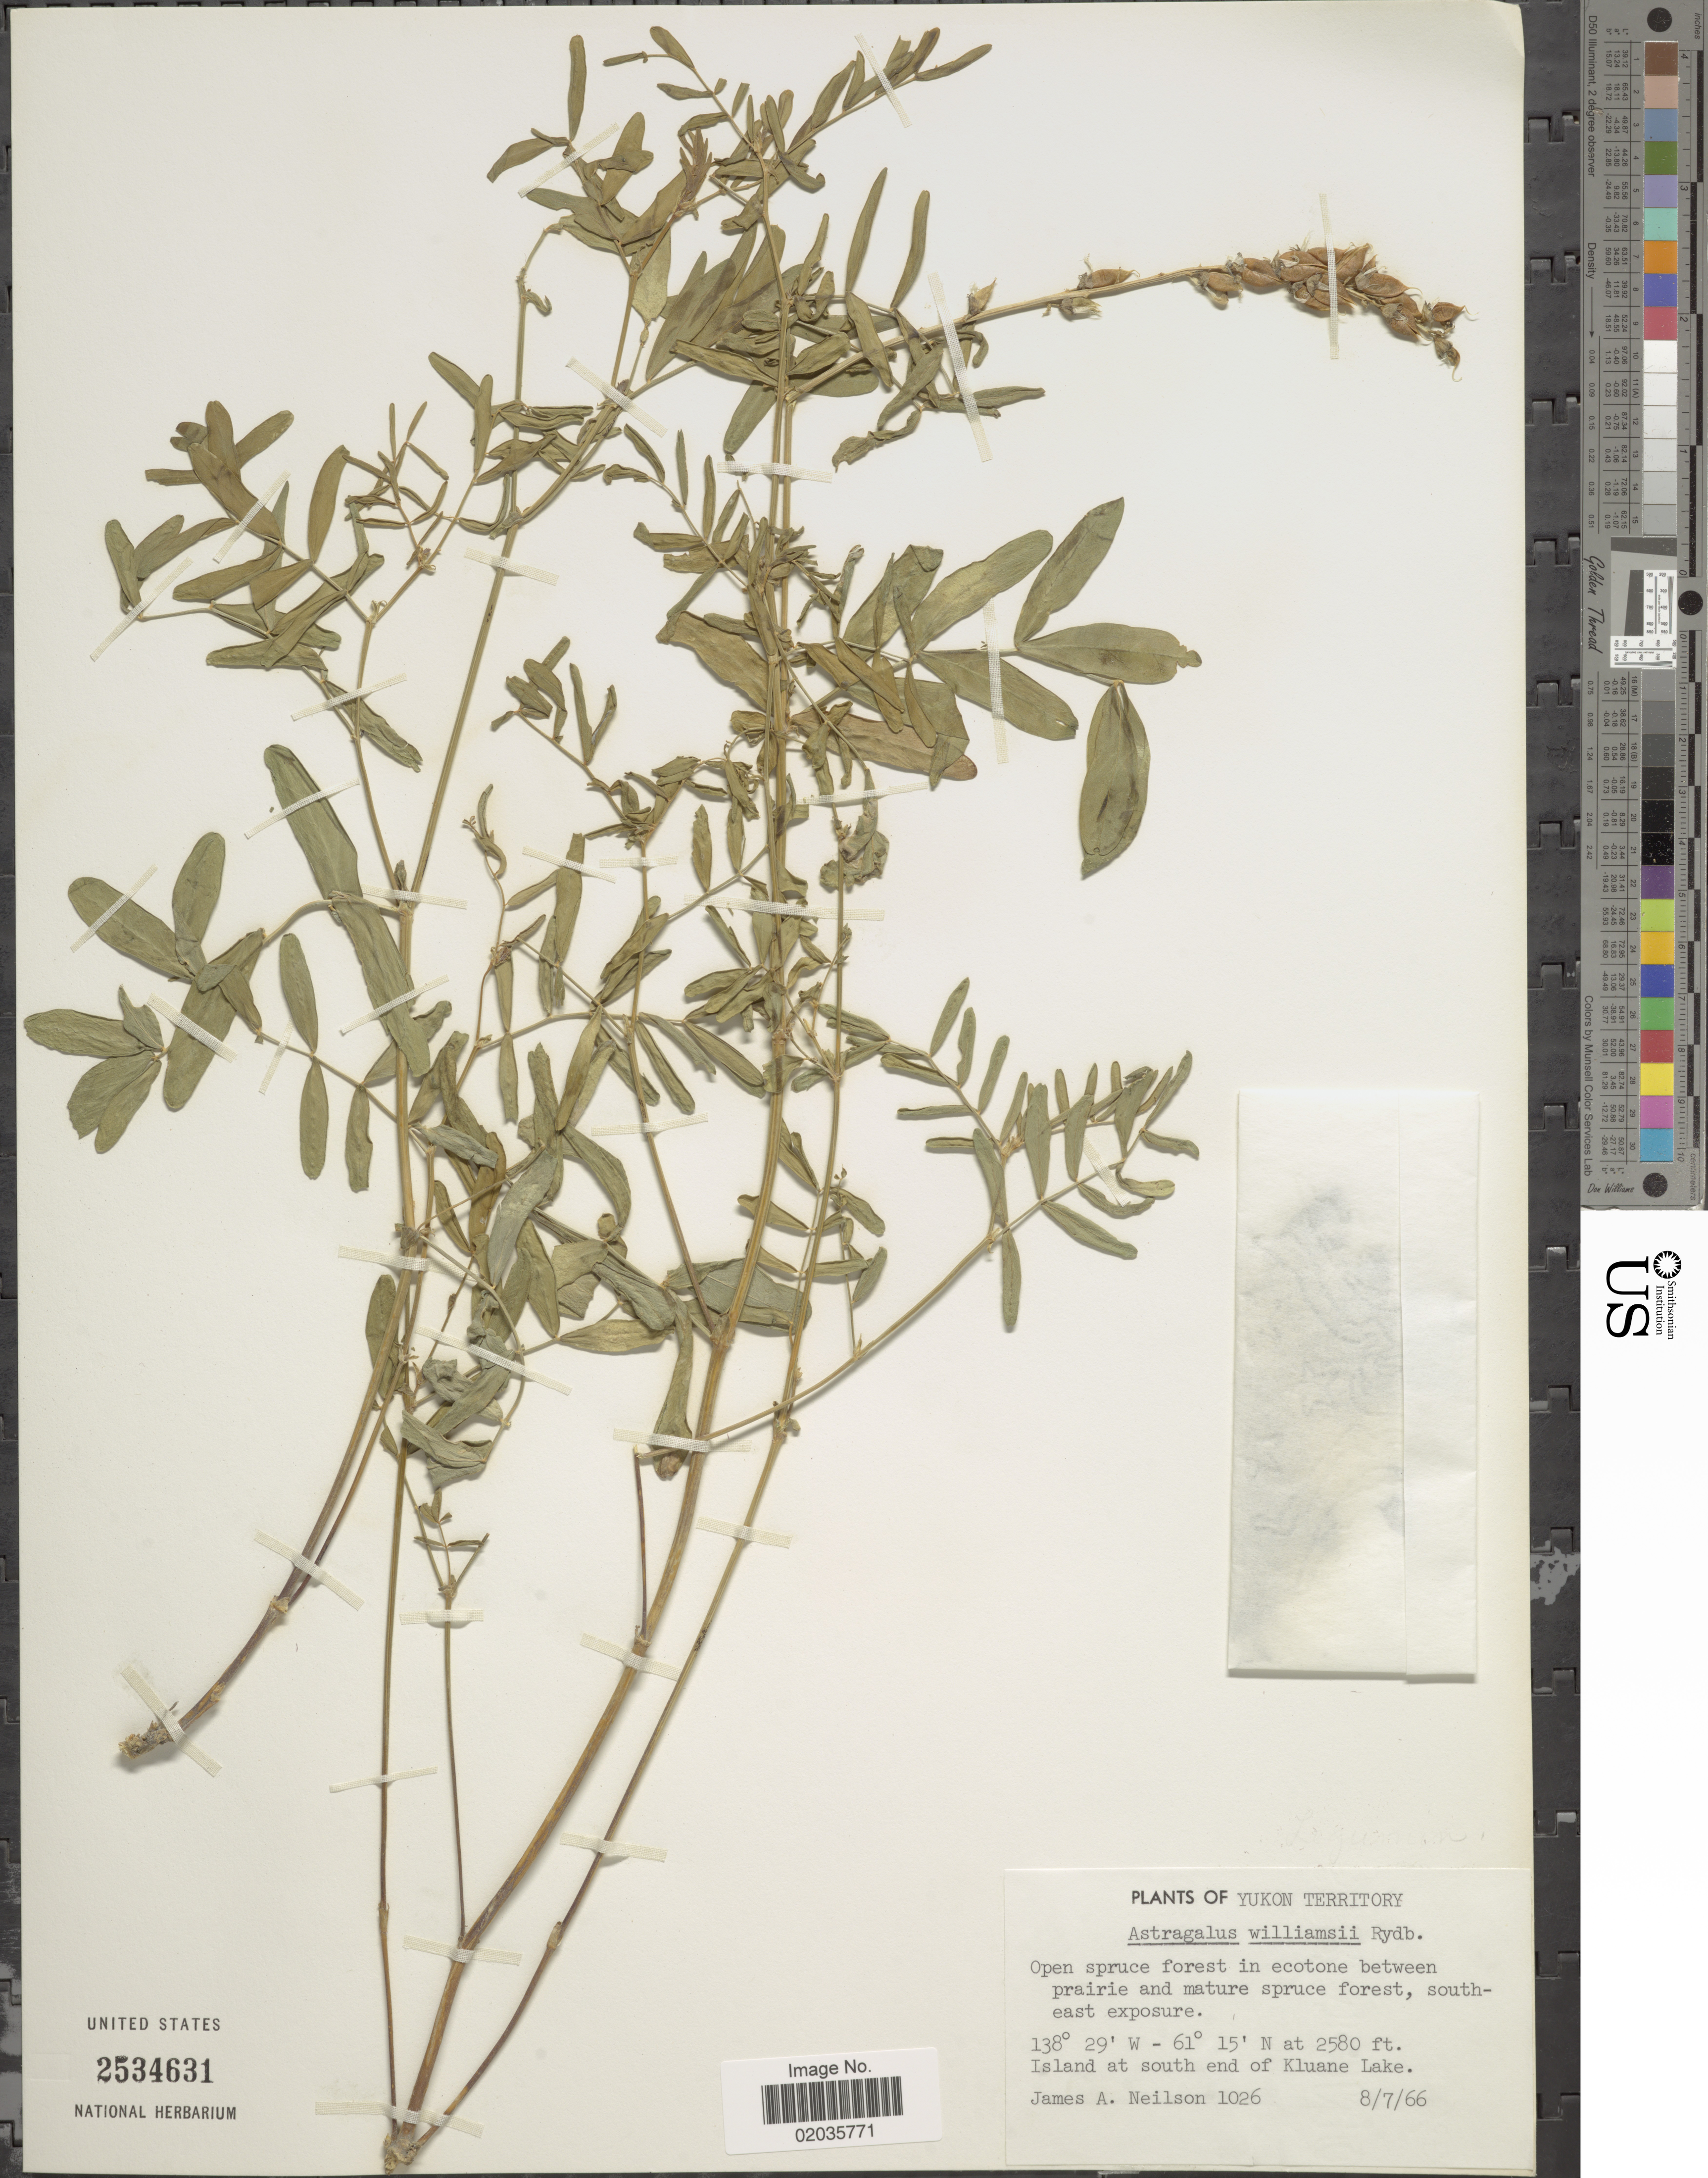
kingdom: Plantae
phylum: Tracheophyta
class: Magnoliopsida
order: Fabales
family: Fabaceae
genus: Astragalus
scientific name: Astragalus williamsii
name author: Rydb.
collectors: J. Neilson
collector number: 1026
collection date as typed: Transcribed d/m/y: 7/8/66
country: Canada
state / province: Yukon Territory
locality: Open spruce forest in ecotone between prairie and mature spruce forest, south-east exposure, Island at south end of Kluane Lake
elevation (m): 786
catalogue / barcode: US 2534631